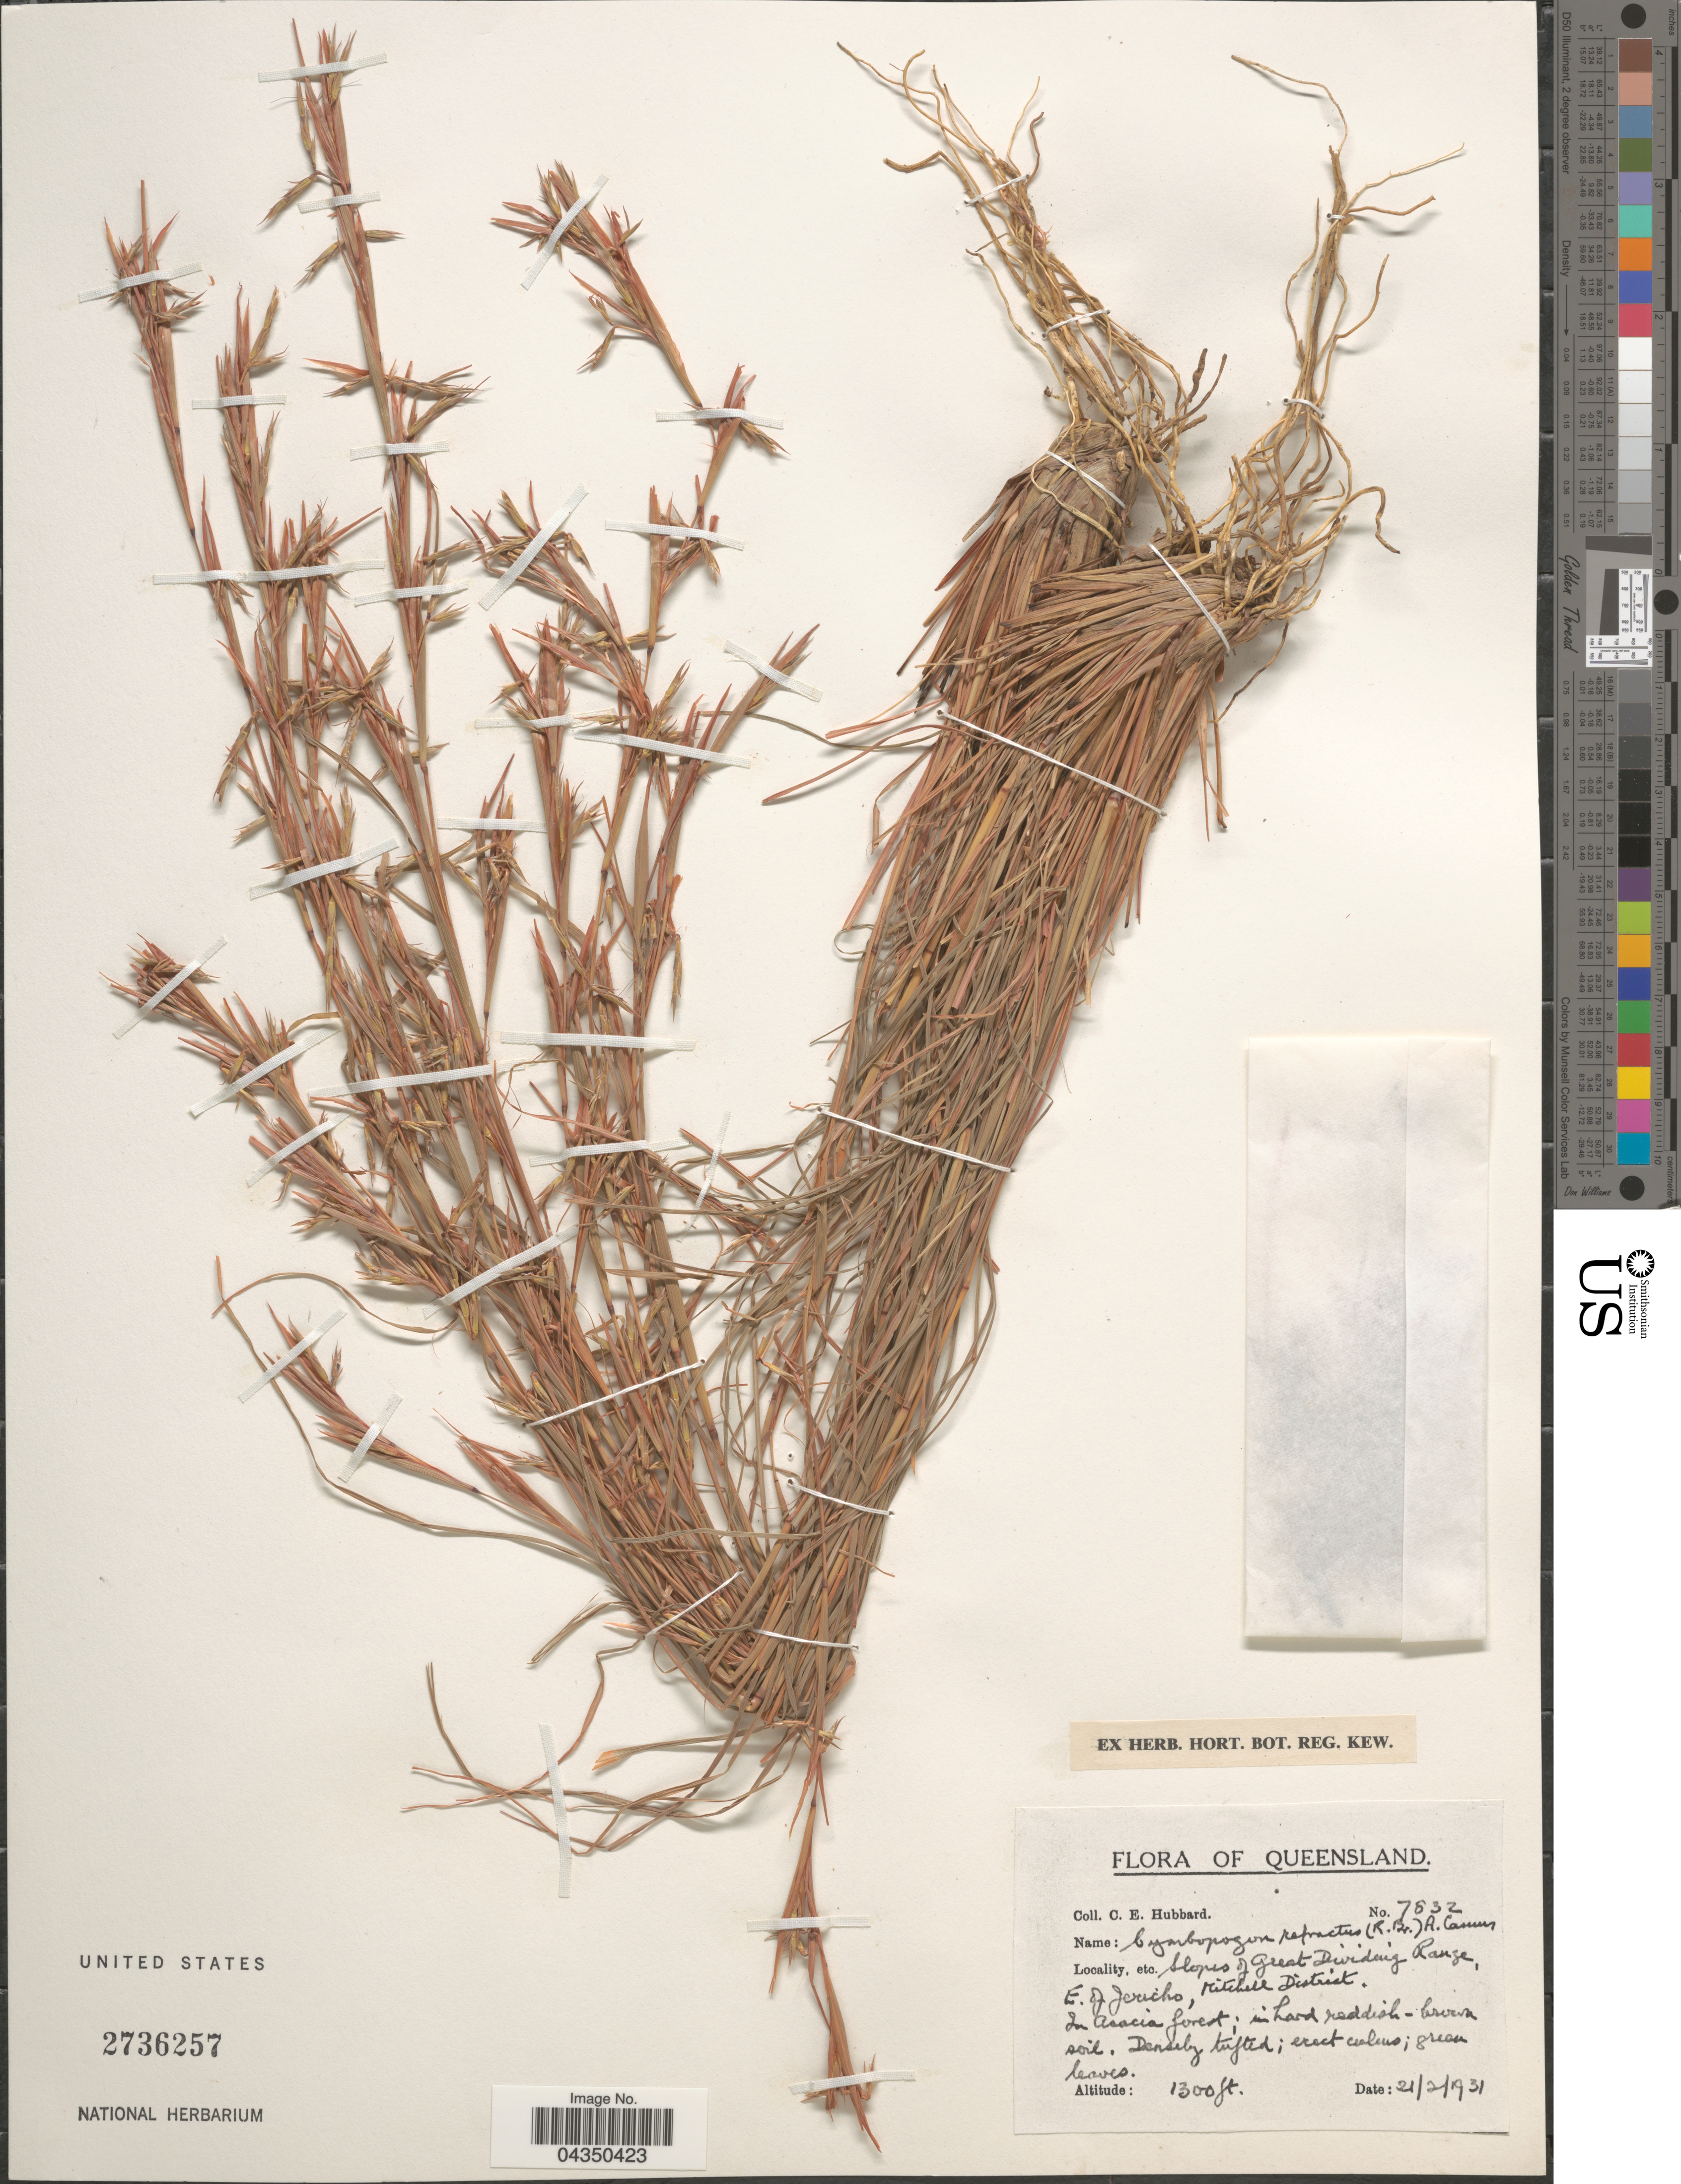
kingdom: Plantae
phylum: Tracheophyta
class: Liliopsida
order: Poales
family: Poaceae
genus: Cymbopogon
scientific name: Cymbopogon refractus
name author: (R. Br.) A. Camus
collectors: C. E. Hubbard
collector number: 7832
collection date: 1931-02-21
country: Australia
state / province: Queensland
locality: Slopes of Great Dividing Range, E. of Jericho, Mitchell District.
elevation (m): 396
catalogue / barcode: US 2736257